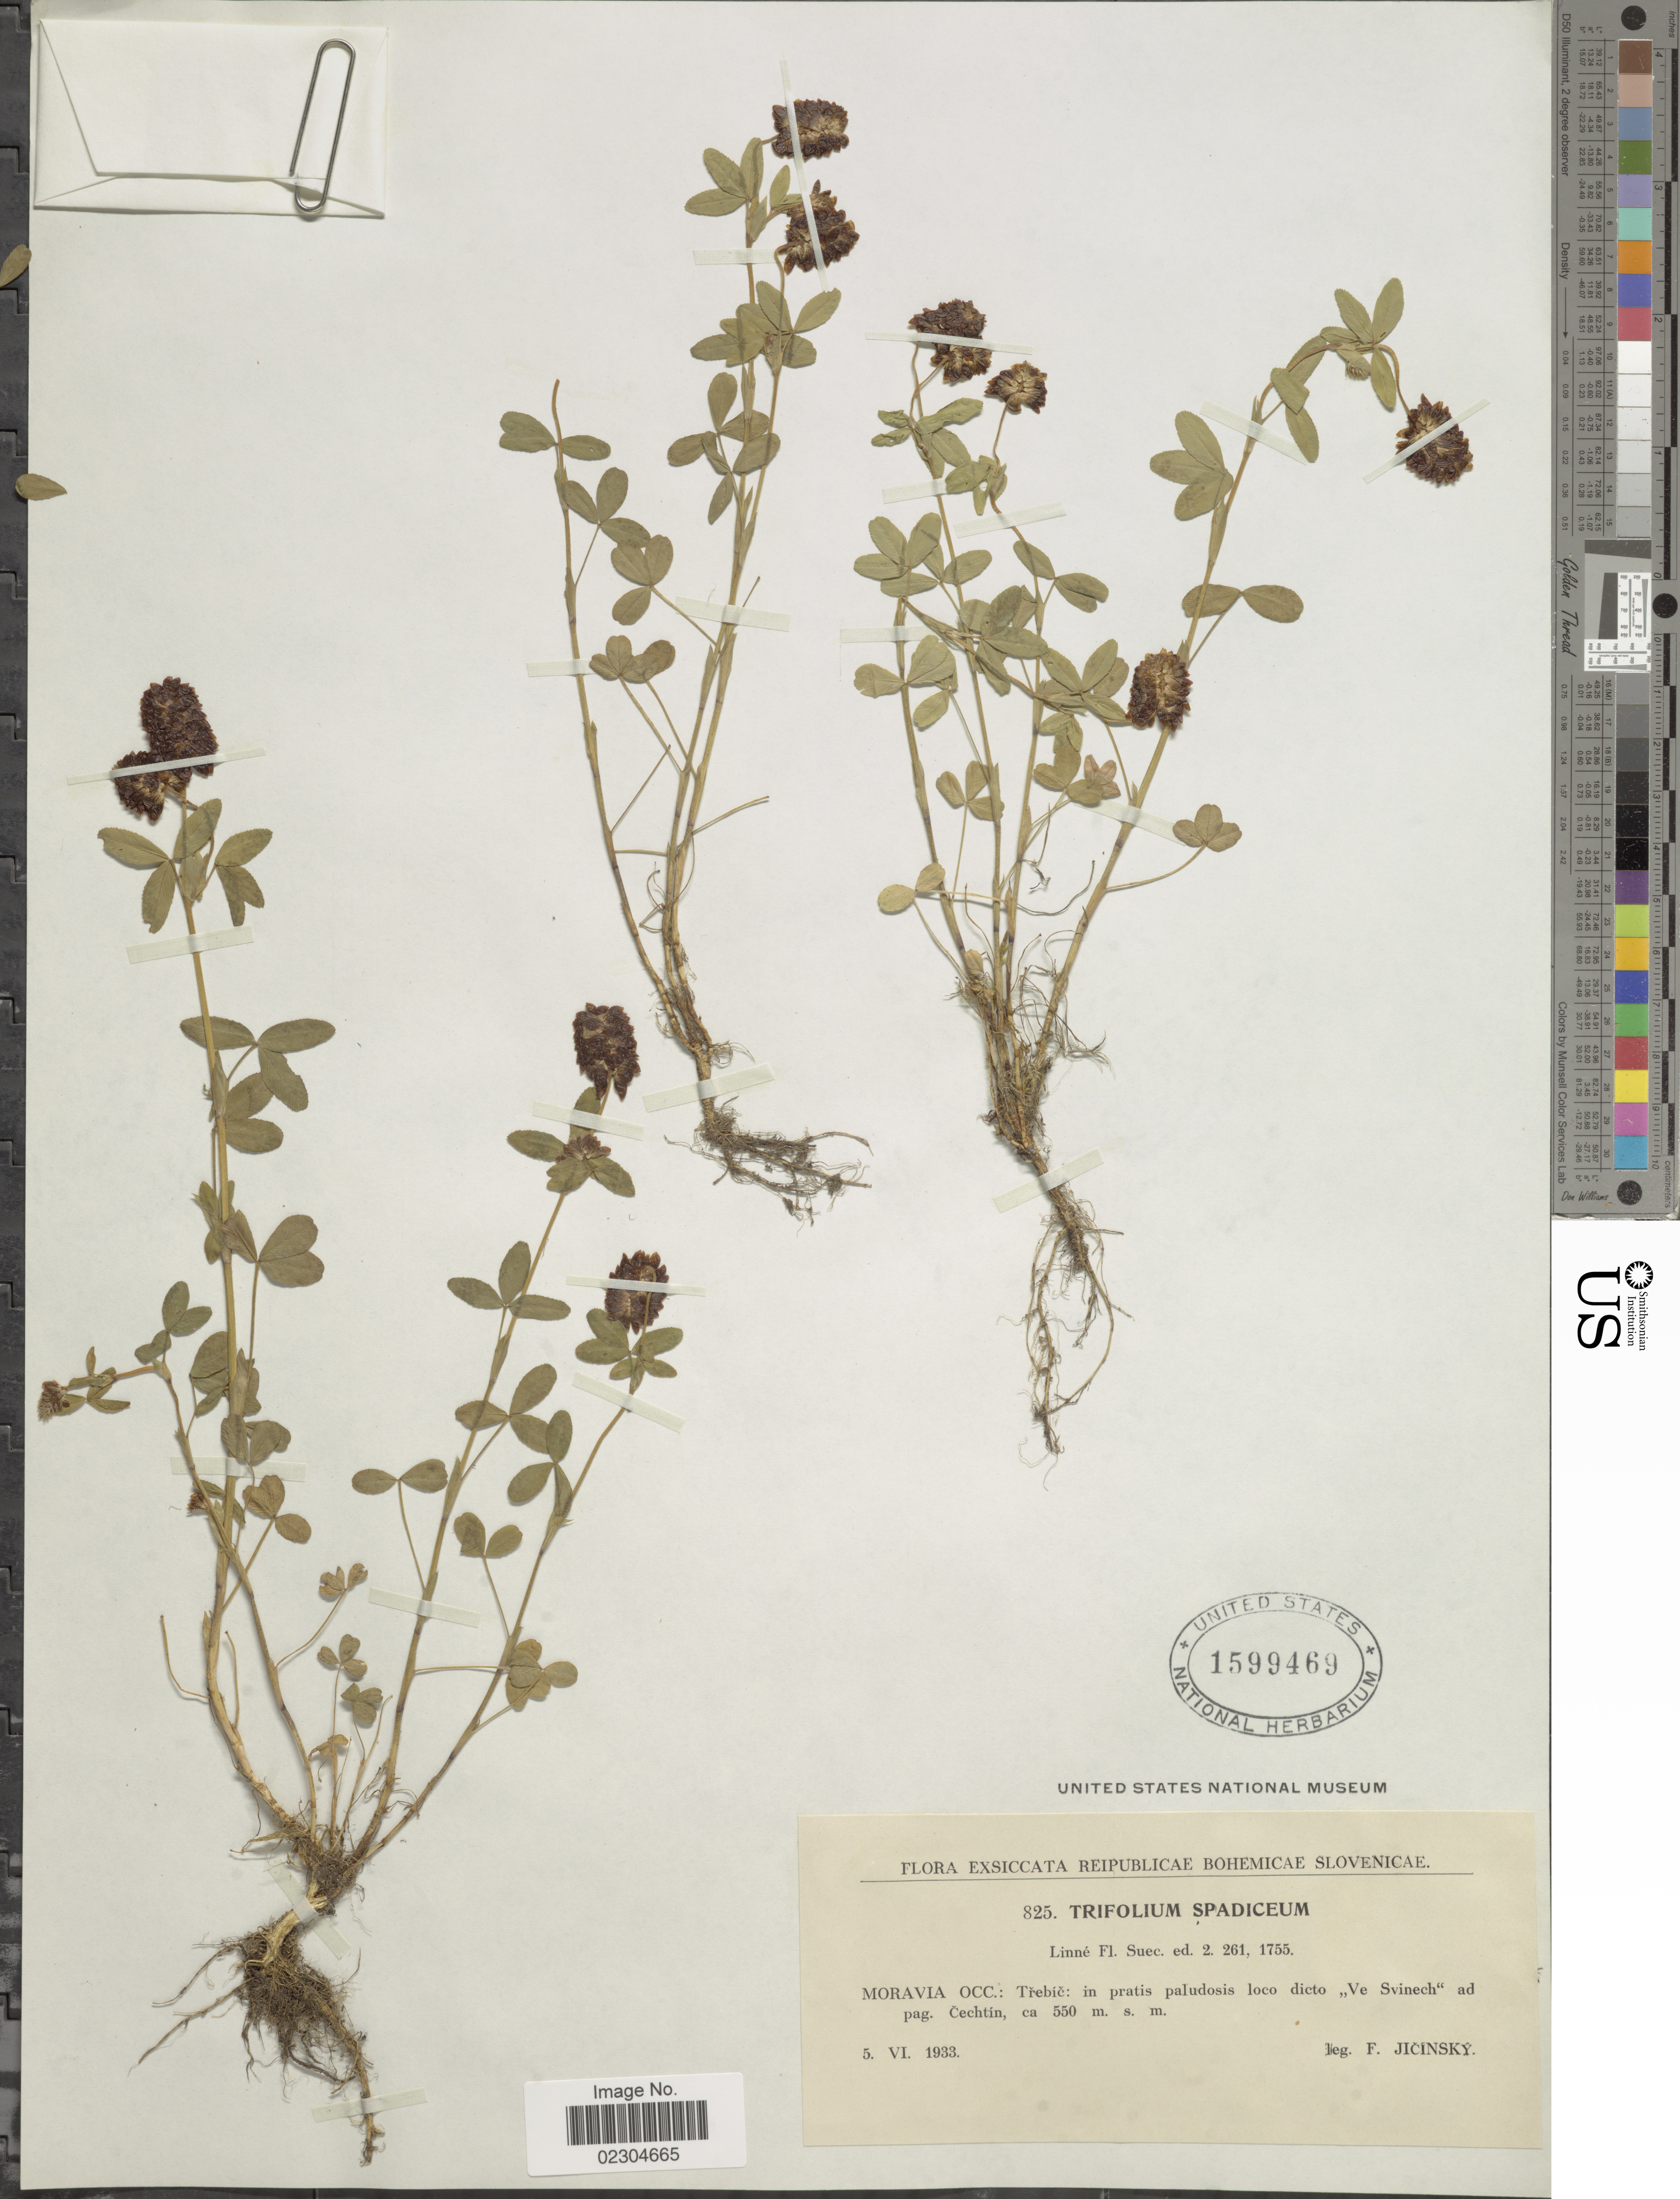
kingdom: Plantae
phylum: Tracheophyta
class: Magnoliopsida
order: Fabales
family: Fabaceae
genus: Trifolium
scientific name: Trifolium spadiceum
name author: L.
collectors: F. Jicinsky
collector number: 825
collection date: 1933-06-05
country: Czechia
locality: Moravia occ: Trebic: in pratis paludosis loco dicto "Ve Svinech" ad pag Cechtin . Reipublicae Bohemicae Slovenicae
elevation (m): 550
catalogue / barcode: US 1599469